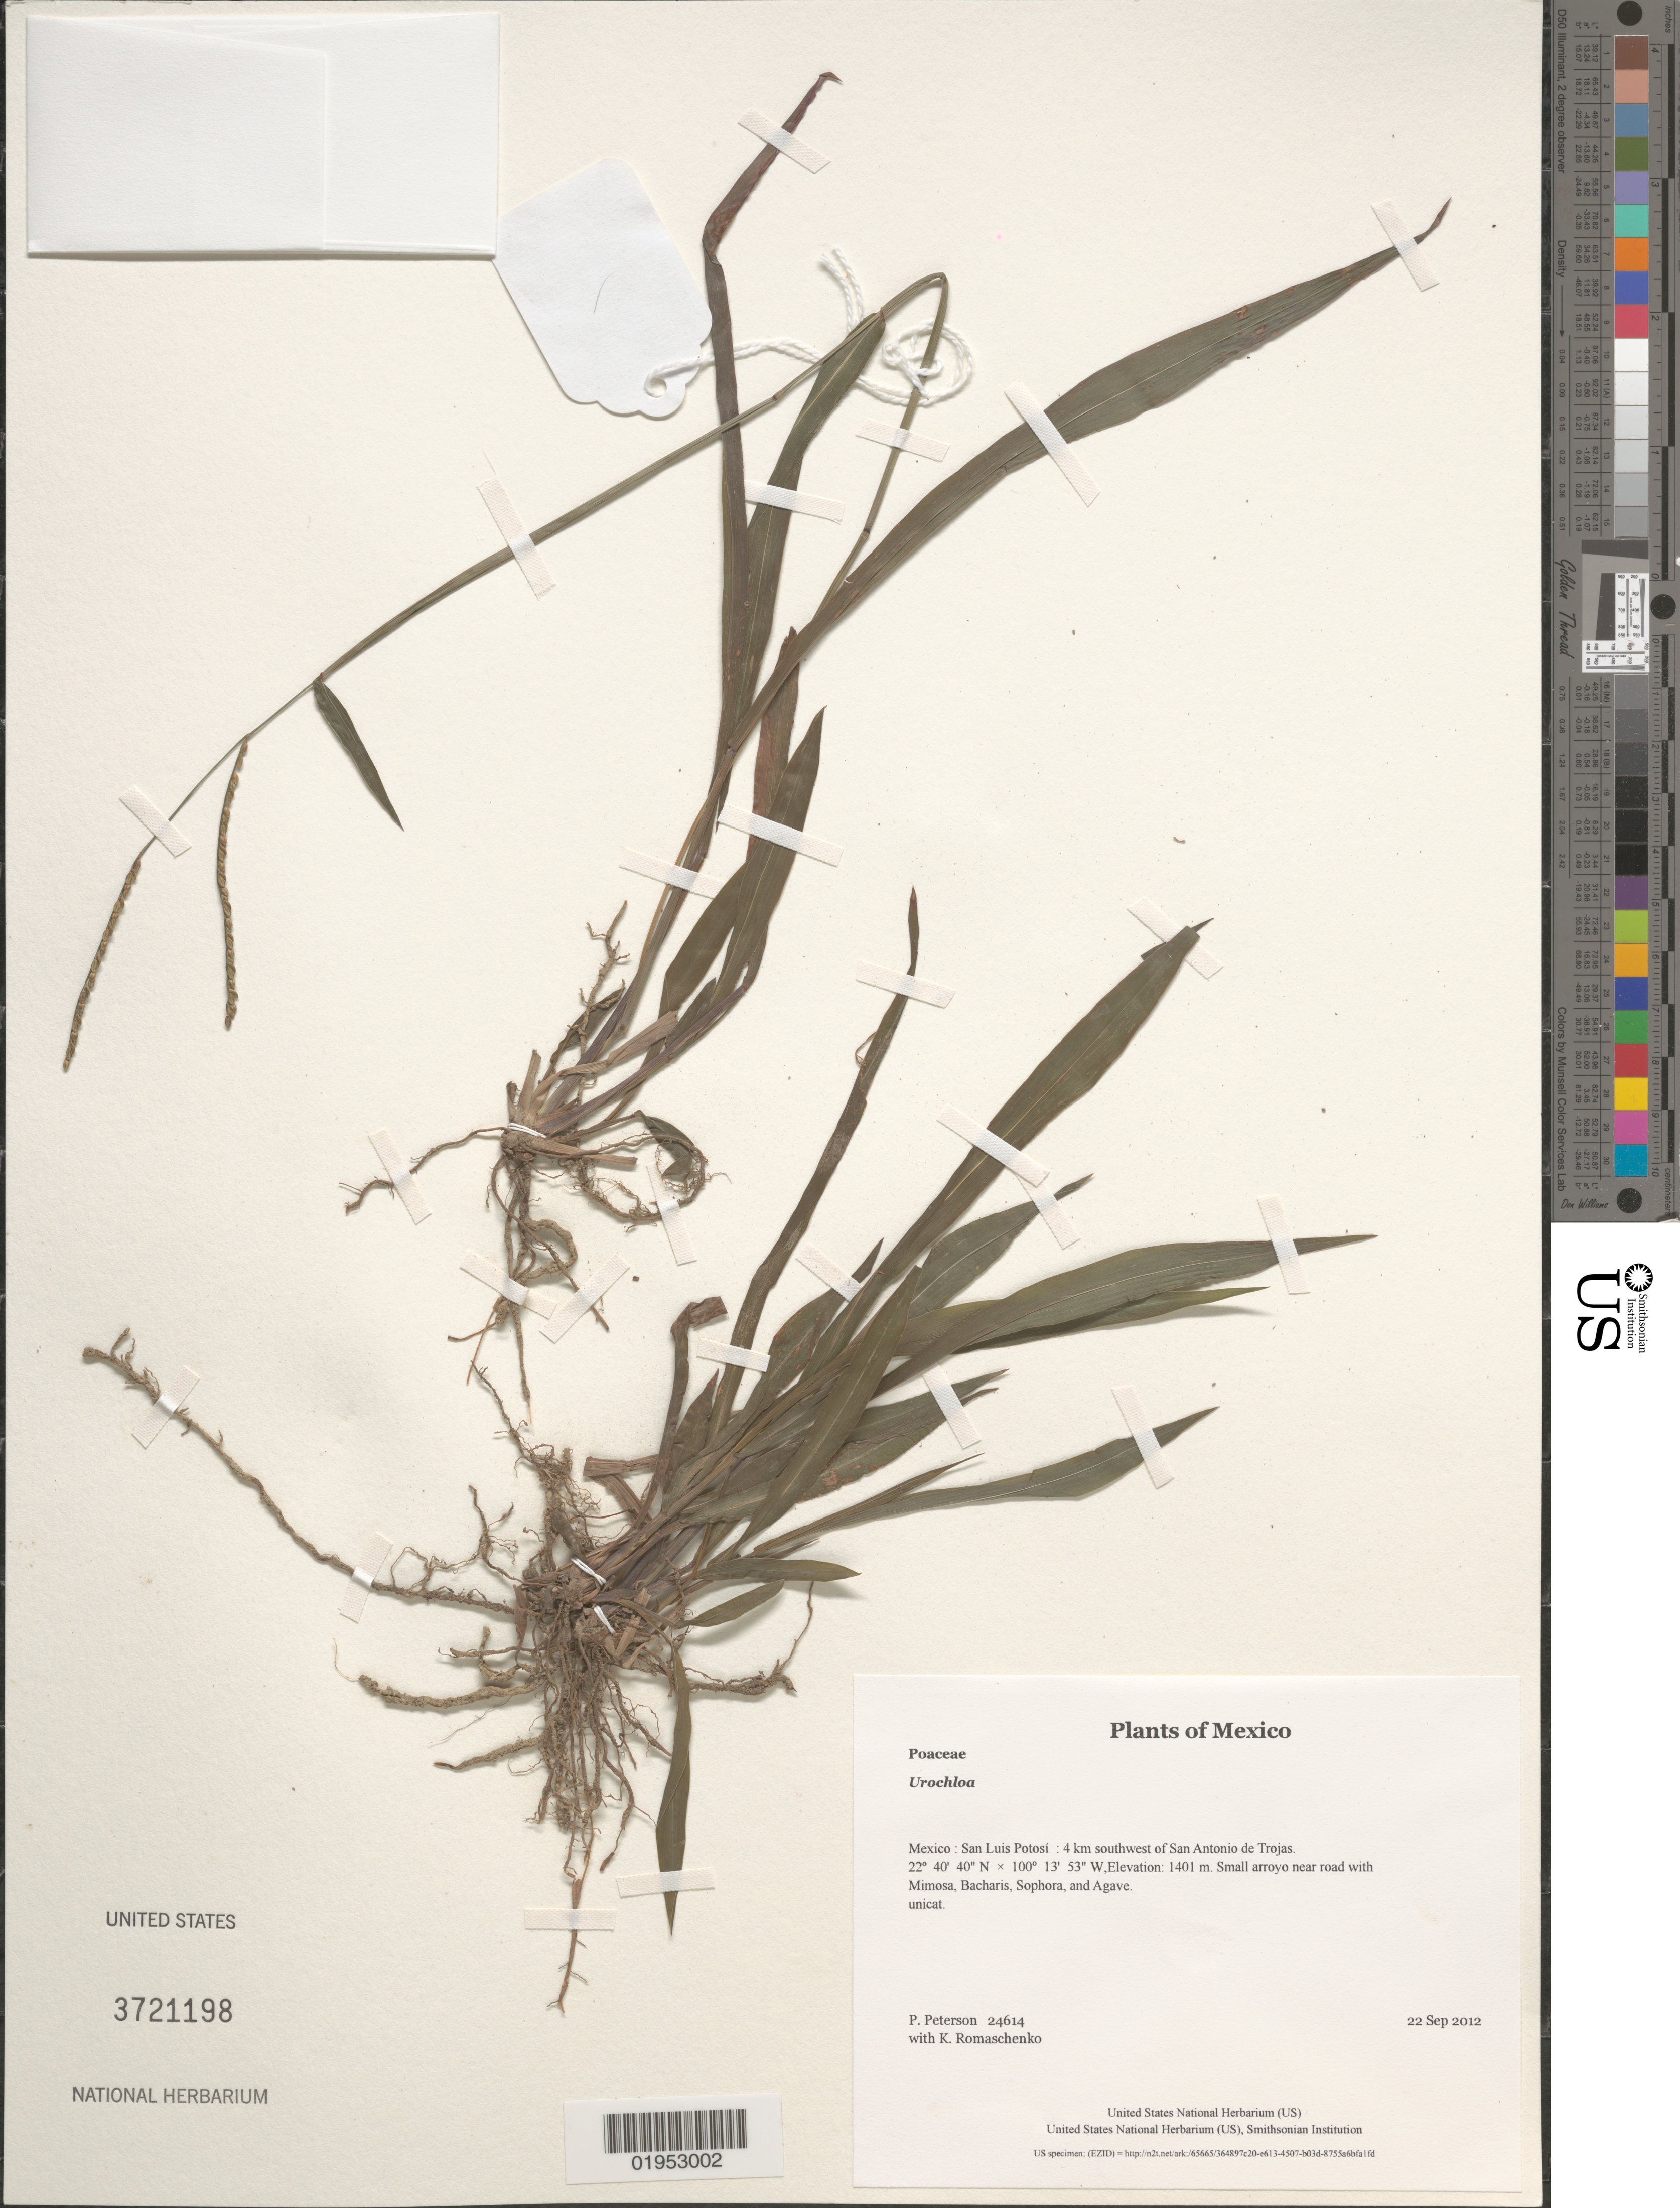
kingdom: Plantae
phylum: Tracheophyta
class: Liliopsida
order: Poales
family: Poaceae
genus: Urochloa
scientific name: Urochloa sp.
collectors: P. M. Peterson & K. Romaschenko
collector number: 24614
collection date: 2012-09-22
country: Mexico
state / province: San Luis Potosí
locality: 4 km southwest of San Antonio de Trojas.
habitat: Small arroyo near road with Mimosa, Bacharis, Sophora, and Agave.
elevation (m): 1401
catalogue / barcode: US 3721198